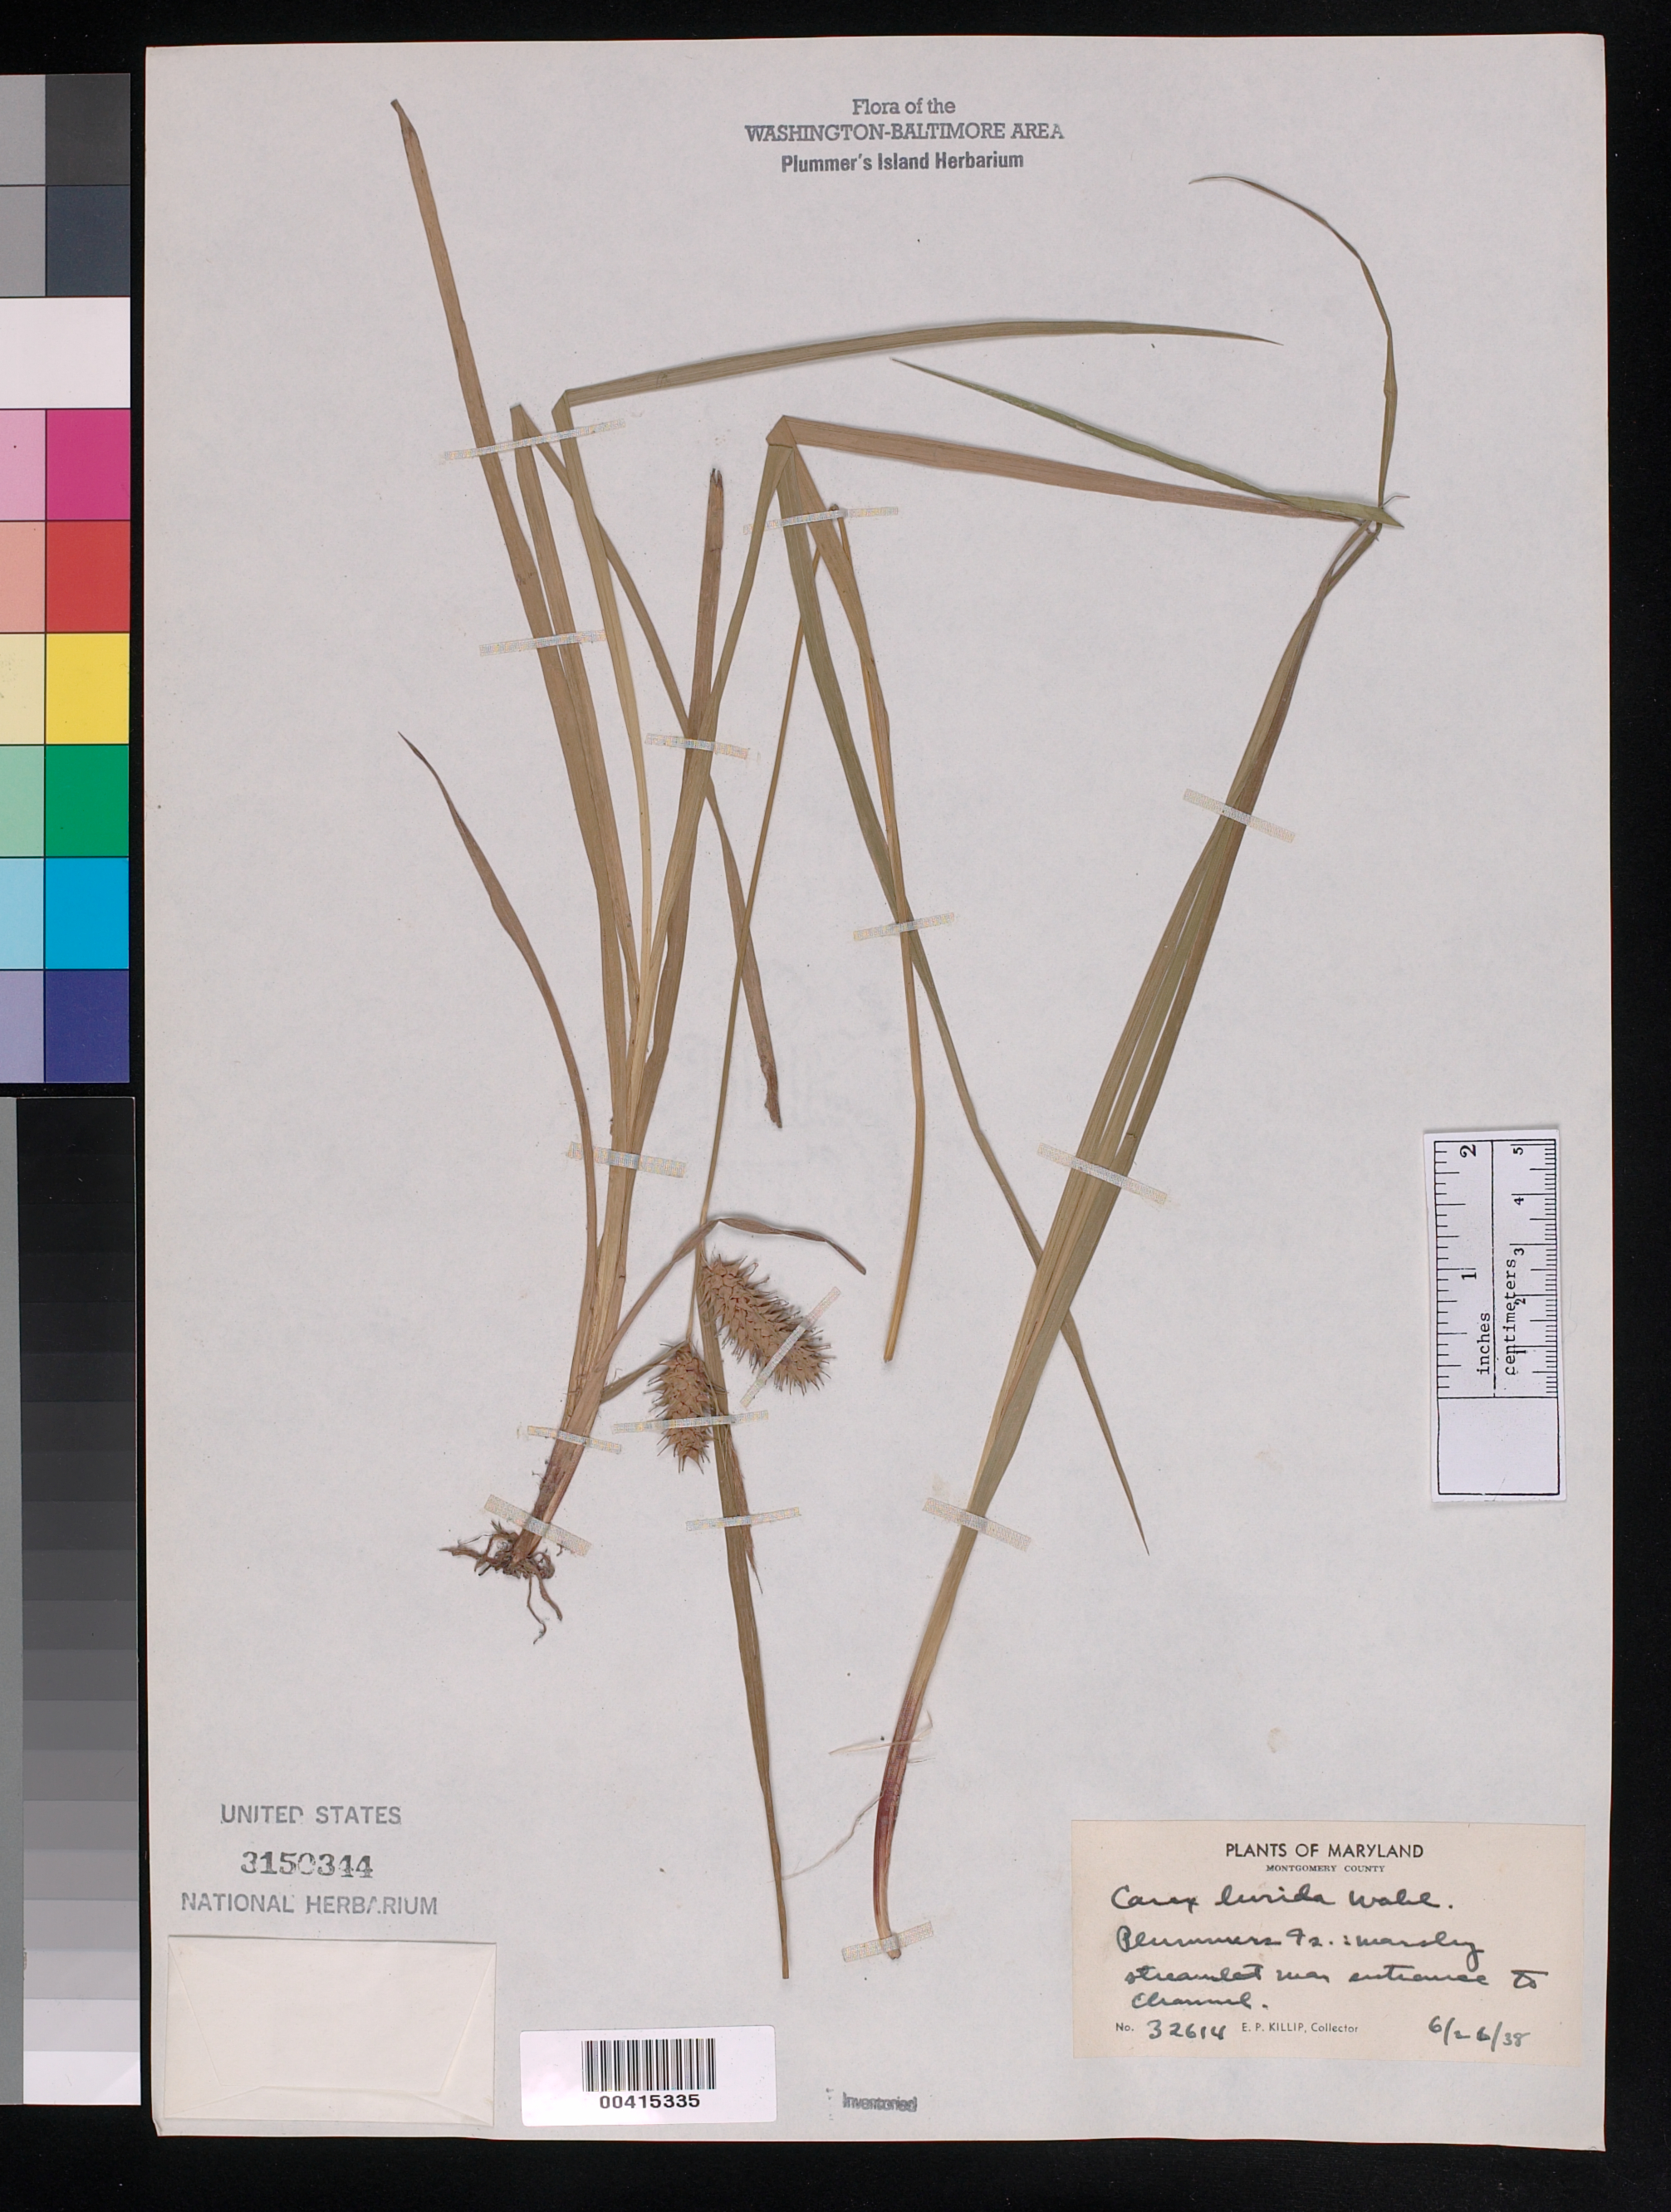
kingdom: Plantae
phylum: Tracheophyta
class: Liliopsida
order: Poales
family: Cyperaceae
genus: Carex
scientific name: Carex lurida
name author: Wahlenb.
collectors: E. P. Killip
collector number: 32614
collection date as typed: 26 Jun 1938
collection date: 1938-06-26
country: United States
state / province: Maryland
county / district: Montgomery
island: Plummers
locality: Plummer's Island; near entrance to channel Plummers Island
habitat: Marshy streamlet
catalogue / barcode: US 3150344